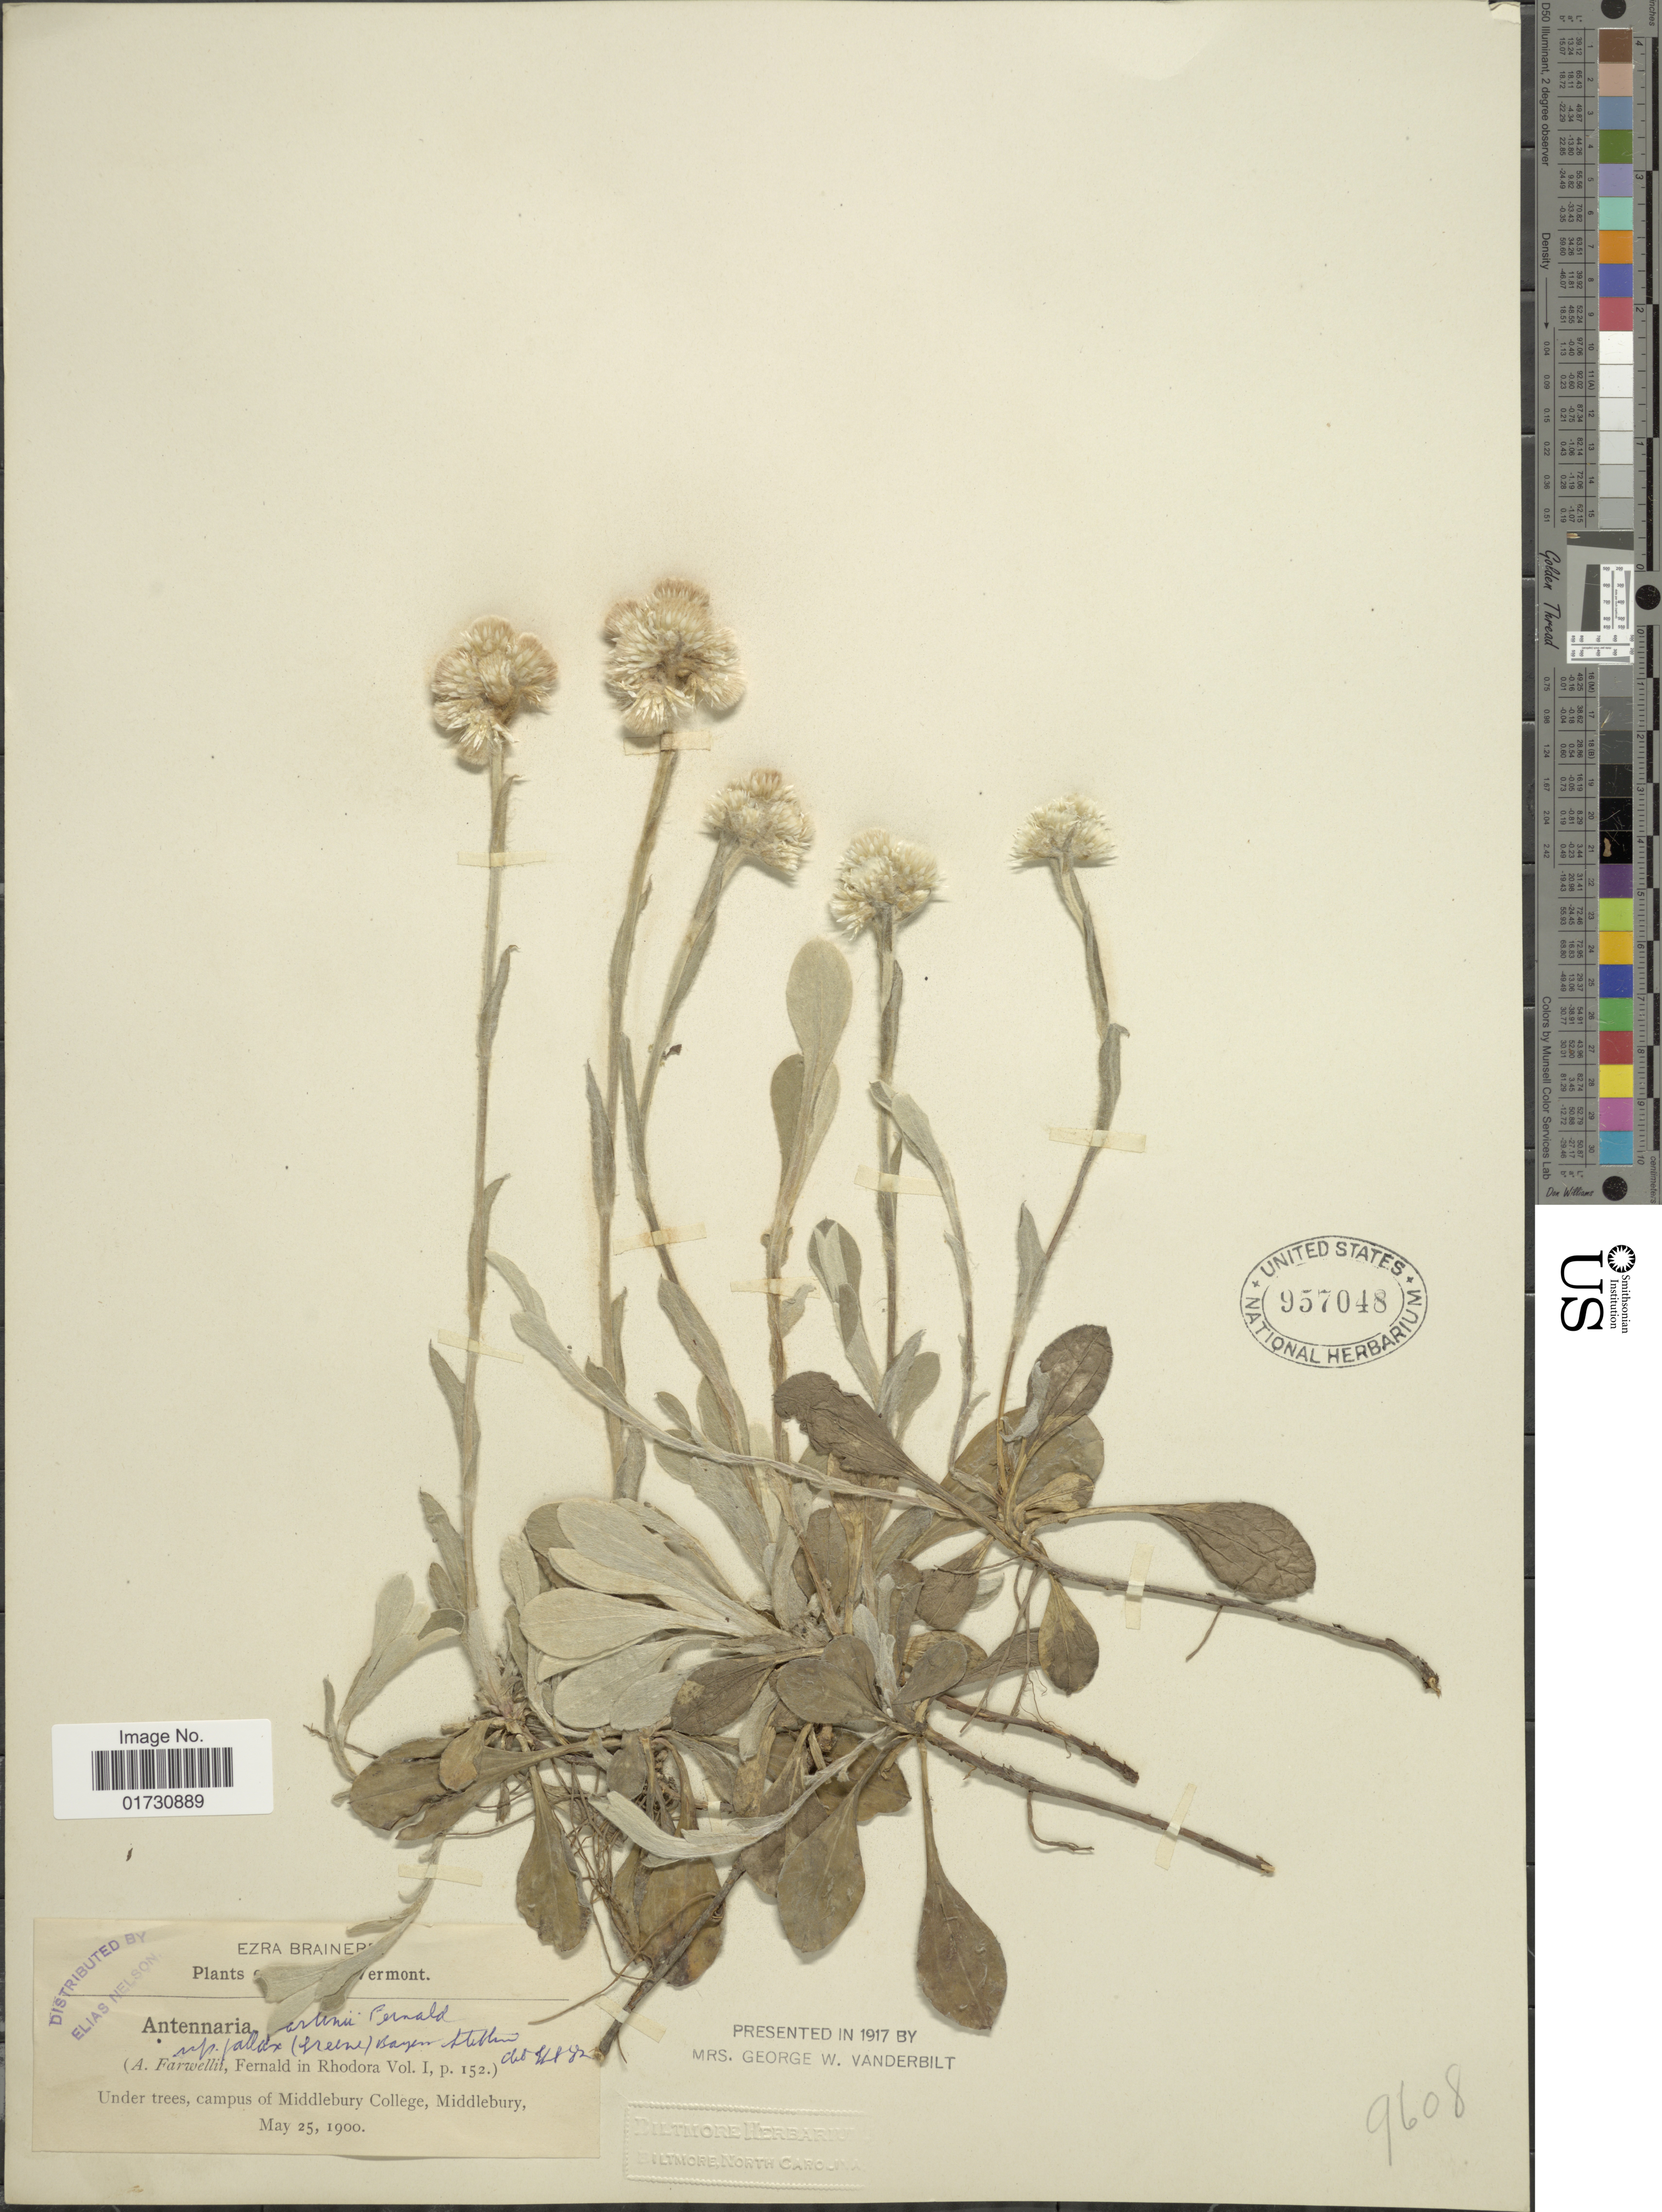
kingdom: Plantae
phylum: Tracheophyta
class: Magnoliopsida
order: Asterales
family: Asteraceae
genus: Antennaria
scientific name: Antennaria fallax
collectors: E. Brainerd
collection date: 1900-05-25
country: United States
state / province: Vermont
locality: Under trees, campus Middlebury College, Middlebury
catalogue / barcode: US 957048